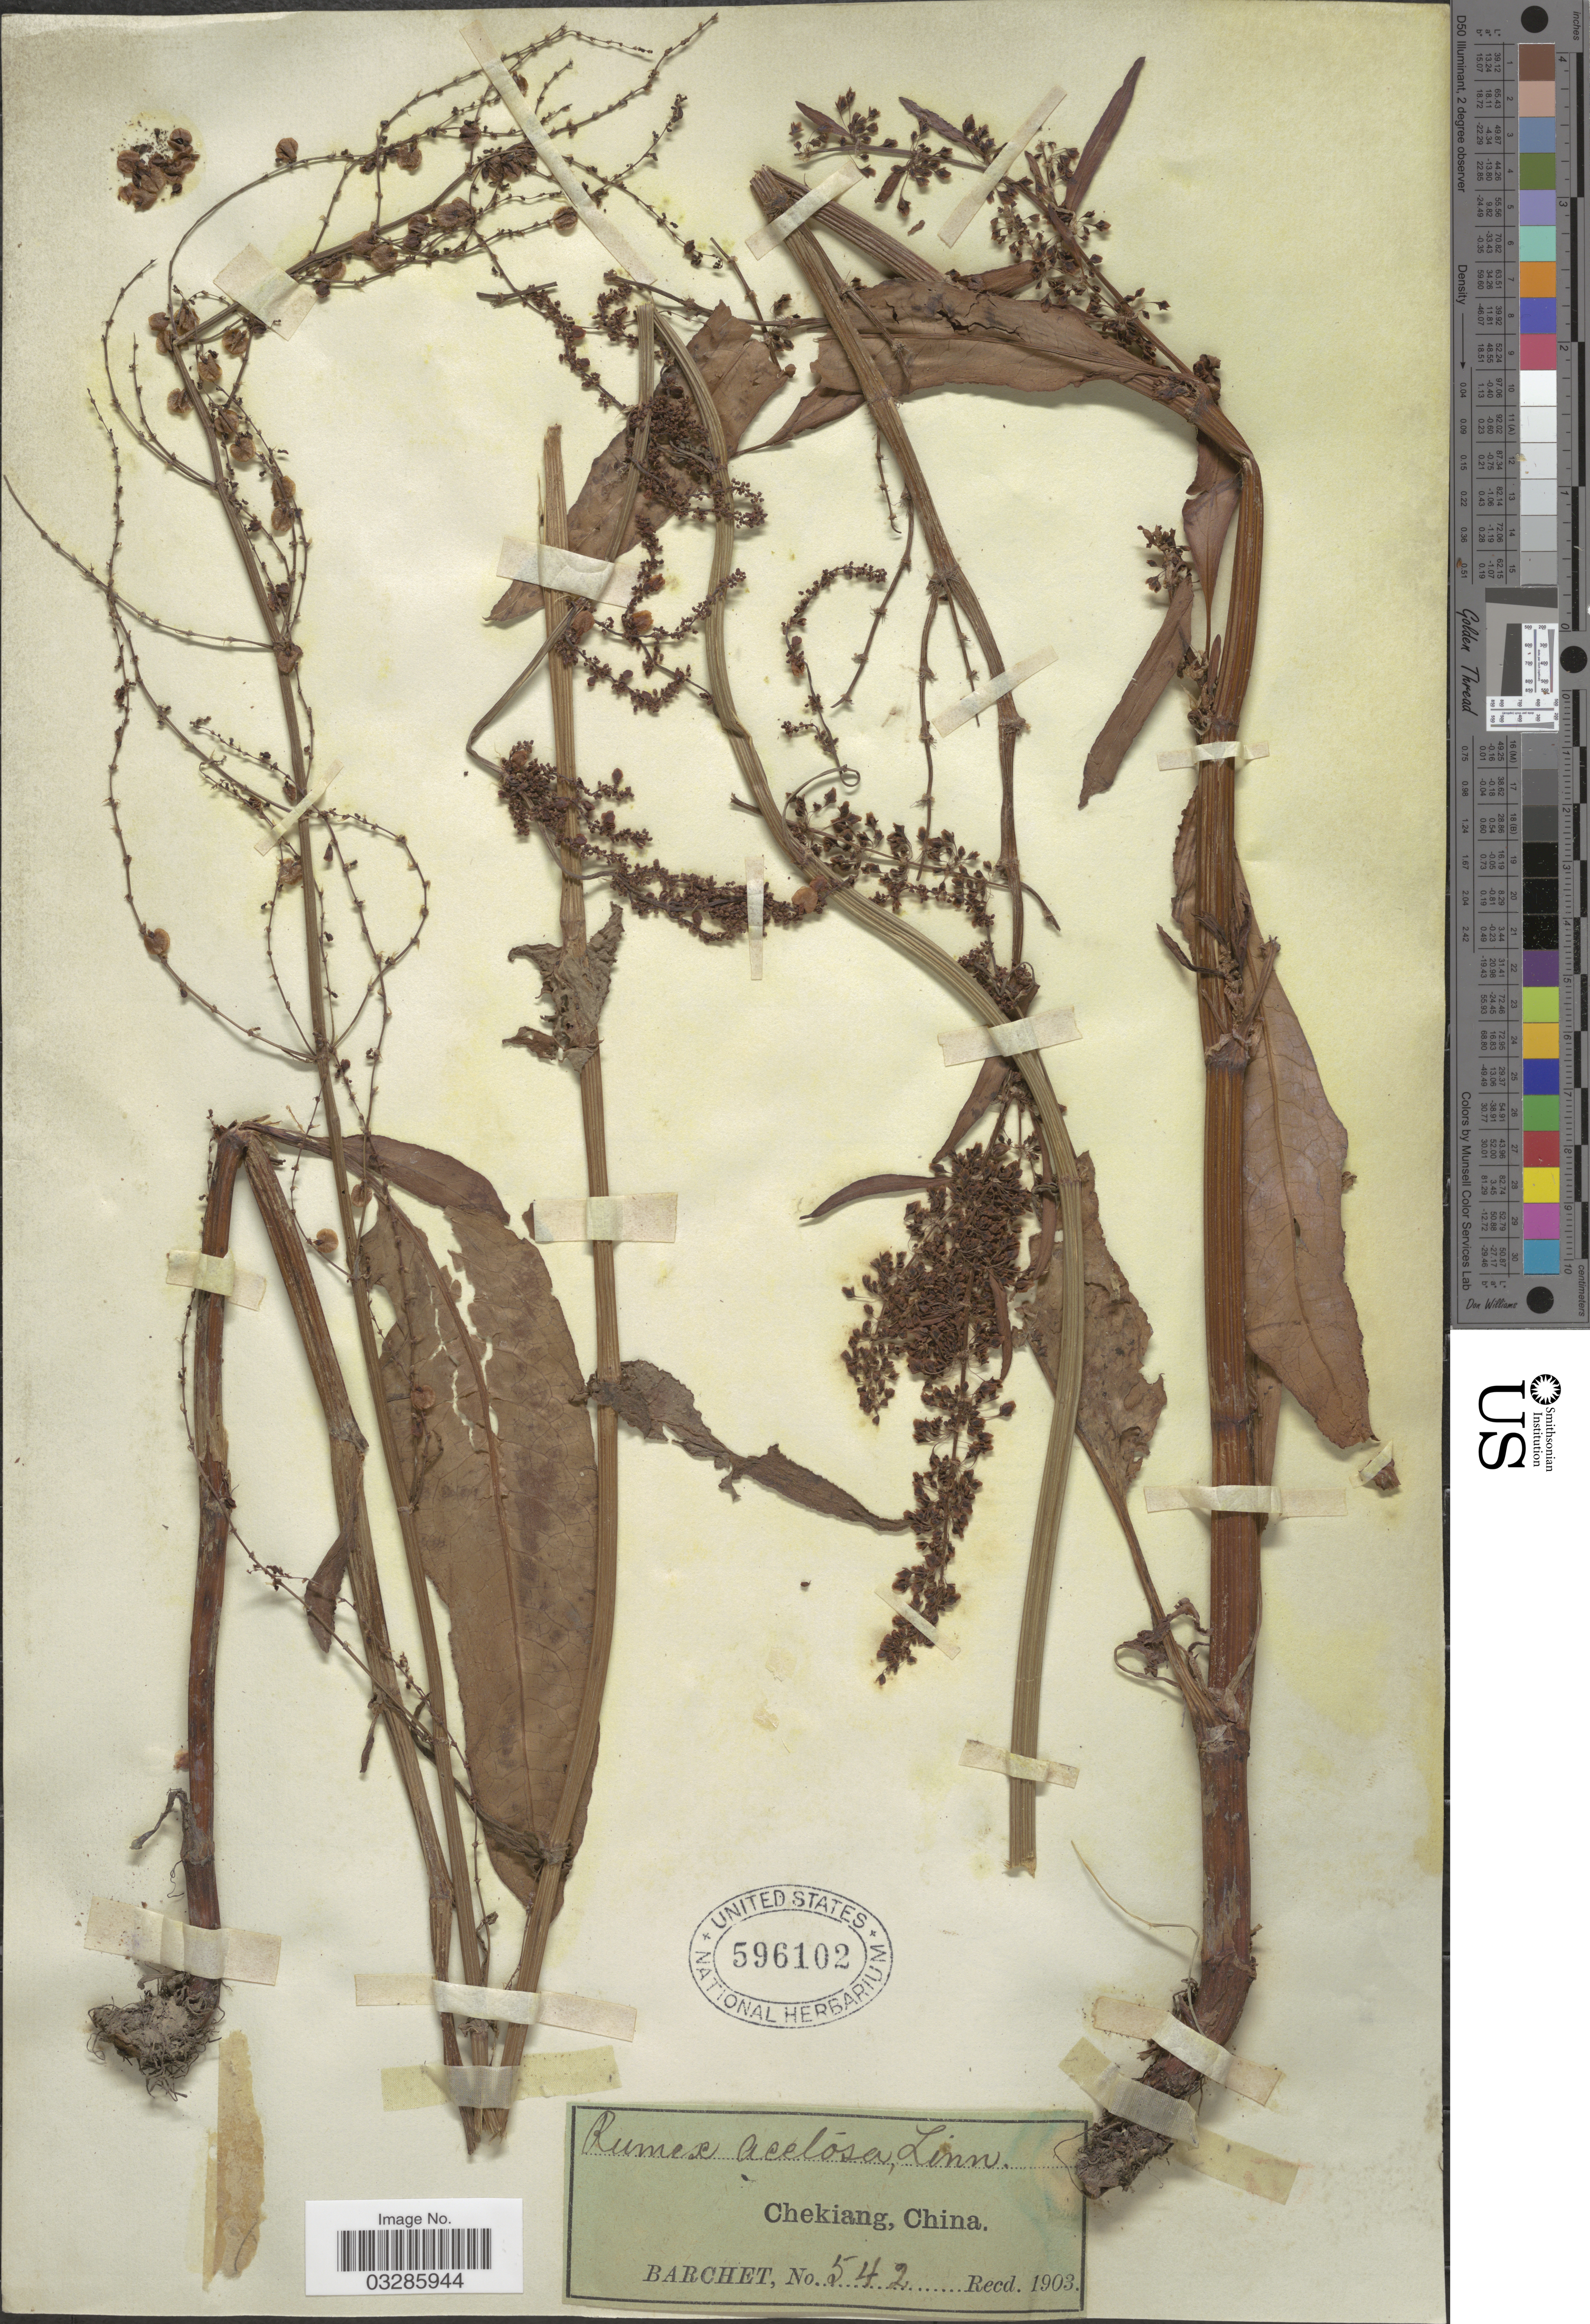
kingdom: Plantae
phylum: Tracheophyta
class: Magnoliopsida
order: Caryophyllales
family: Polygonaceae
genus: Rumex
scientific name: Rumex acetosa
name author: L.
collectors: Barchet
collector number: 542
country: China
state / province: Zhejiang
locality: Chekiang.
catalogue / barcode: US 596102